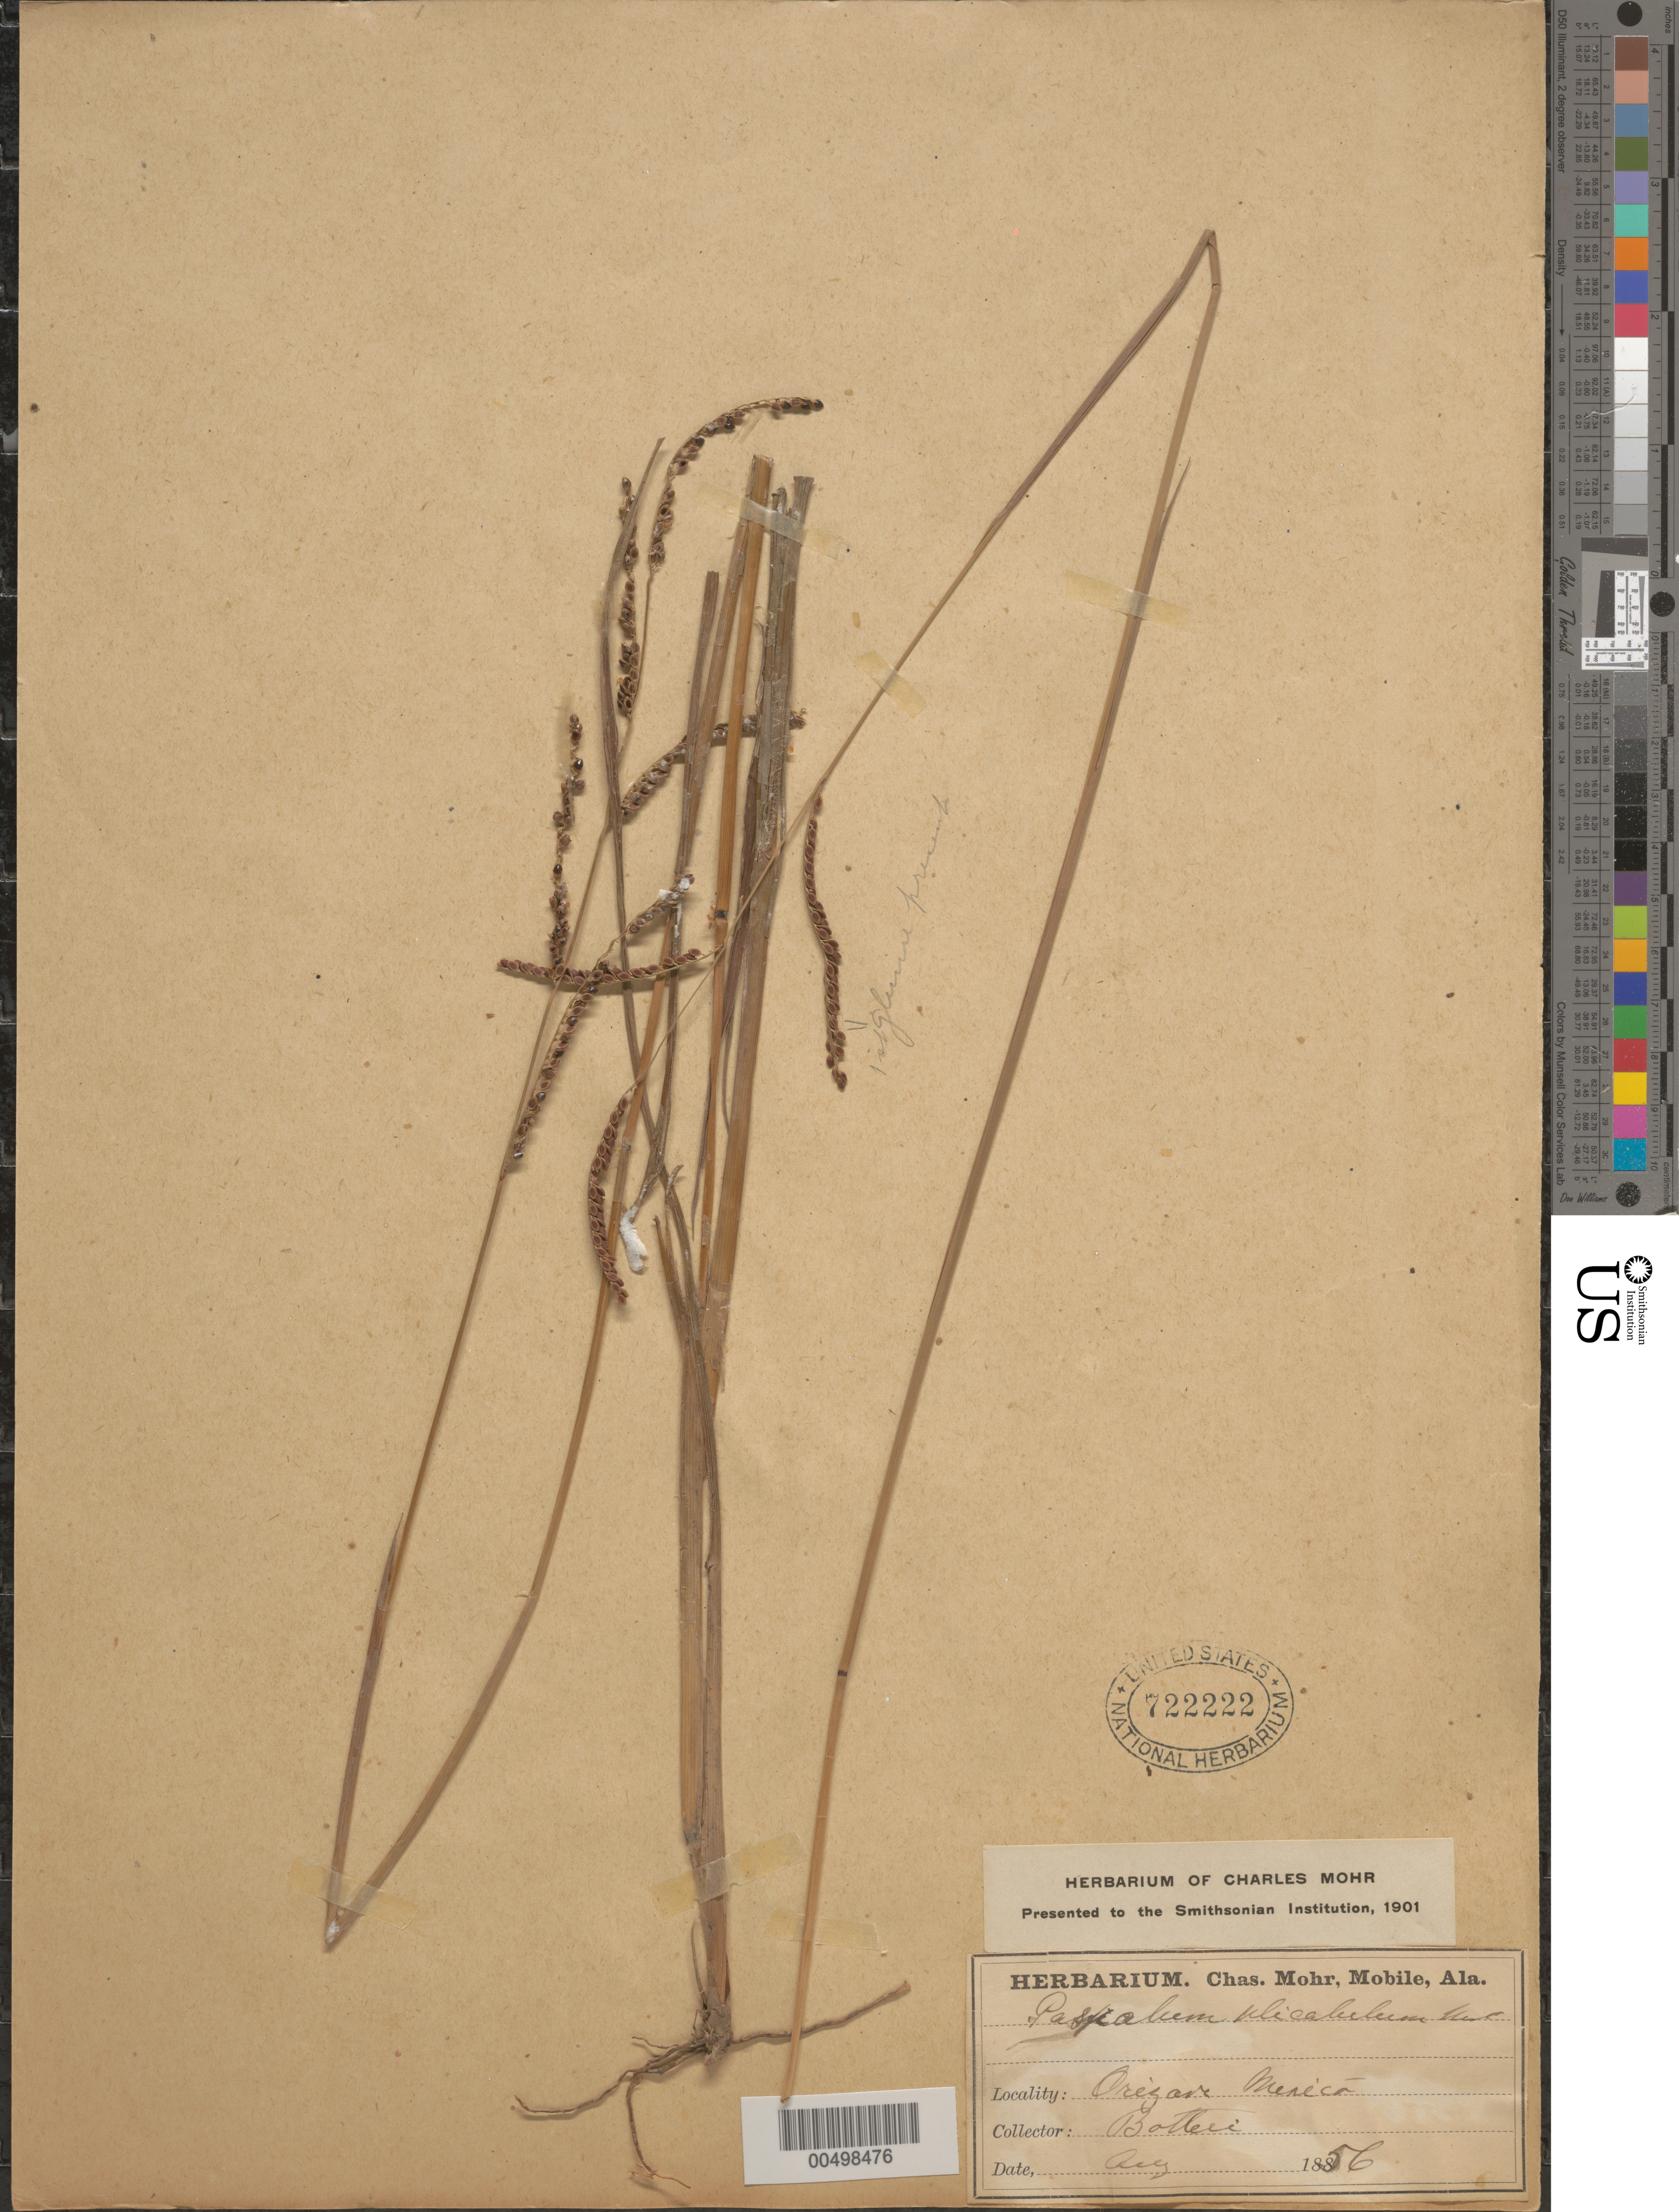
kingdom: Plantae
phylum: Tracheophyta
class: Liliopsida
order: Poales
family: Poaceae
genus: Paspalum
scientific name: Paspalum plicatulum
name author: Michx.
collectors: -. Botteri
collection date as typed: Aug 1856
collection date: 1856-08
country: Mexico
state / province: Veracruz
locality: Orizaba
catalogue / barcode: US 722222